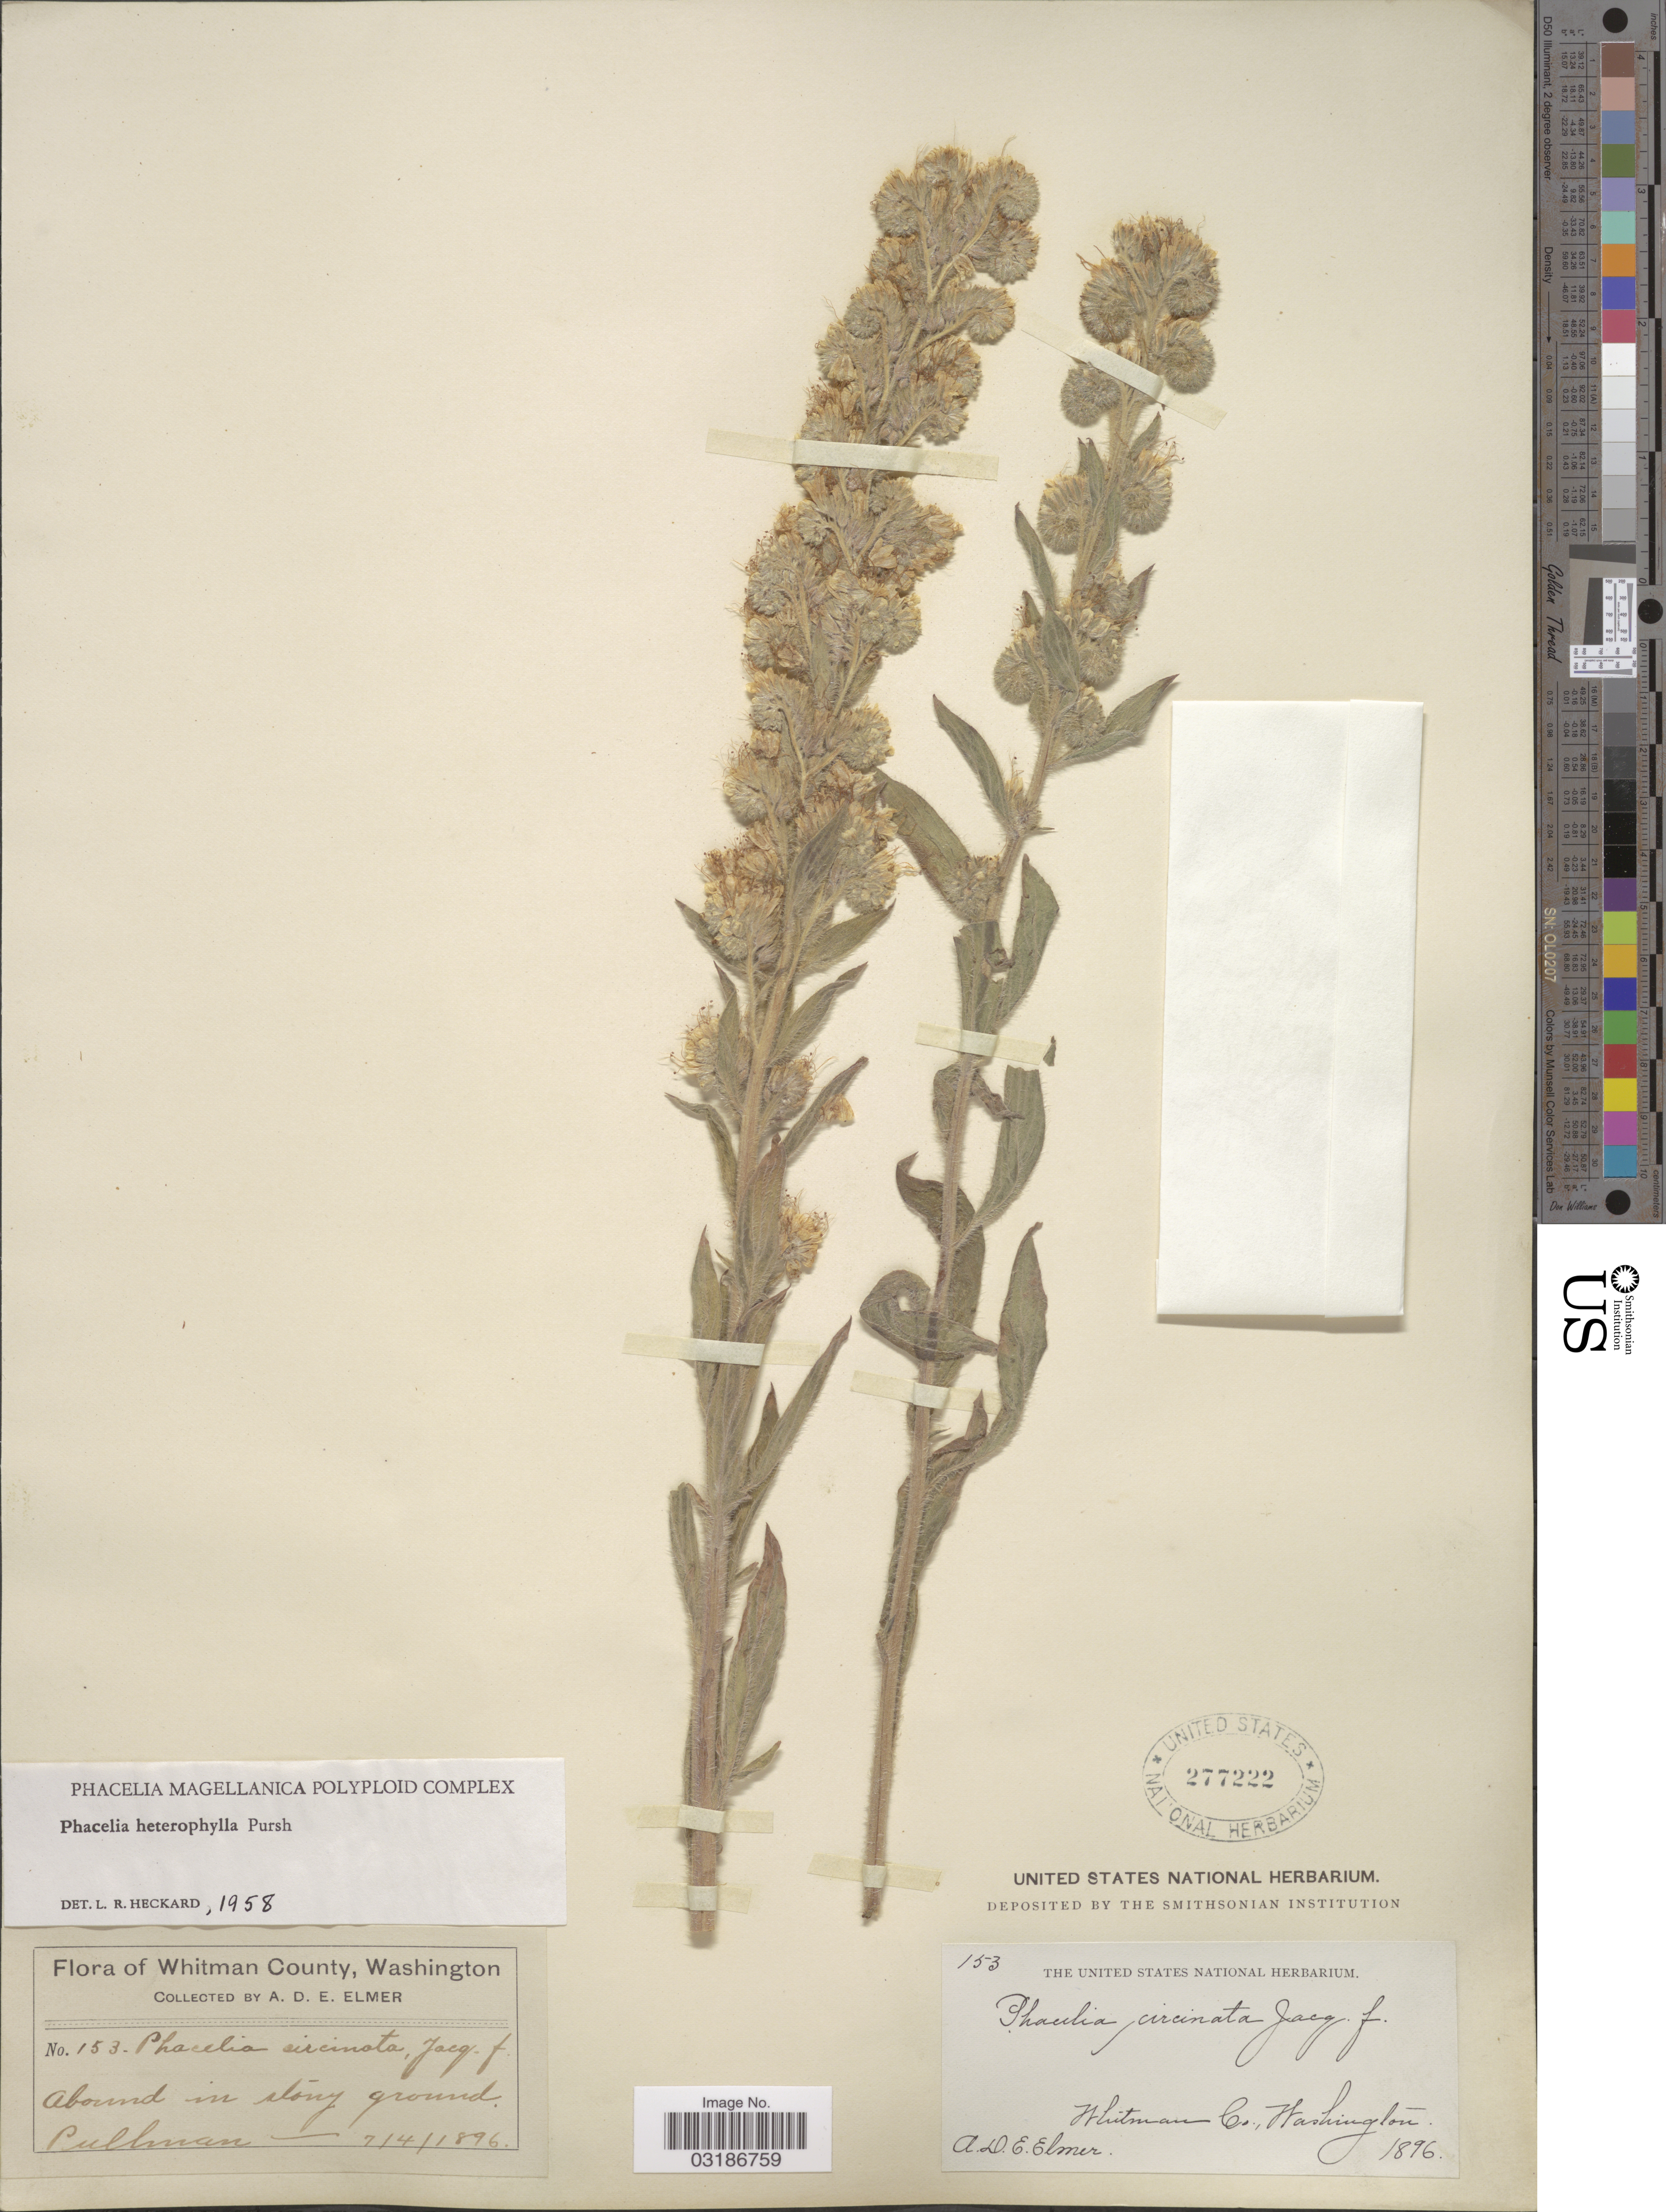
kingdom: Plantae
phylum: Tracheophyta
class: Magnoliopsida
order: Boraginales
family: Hydrophyllaceae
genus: Phacelia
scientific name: Phacelia heterophylla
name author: Pursh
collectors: A. D. E. Elmer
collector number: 153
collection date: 1896-07-04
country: United States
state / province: Washington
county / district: Whitman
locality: Whitman County. abound in stony ground, Pulhman. Whitman Co.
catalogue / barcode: US 277222